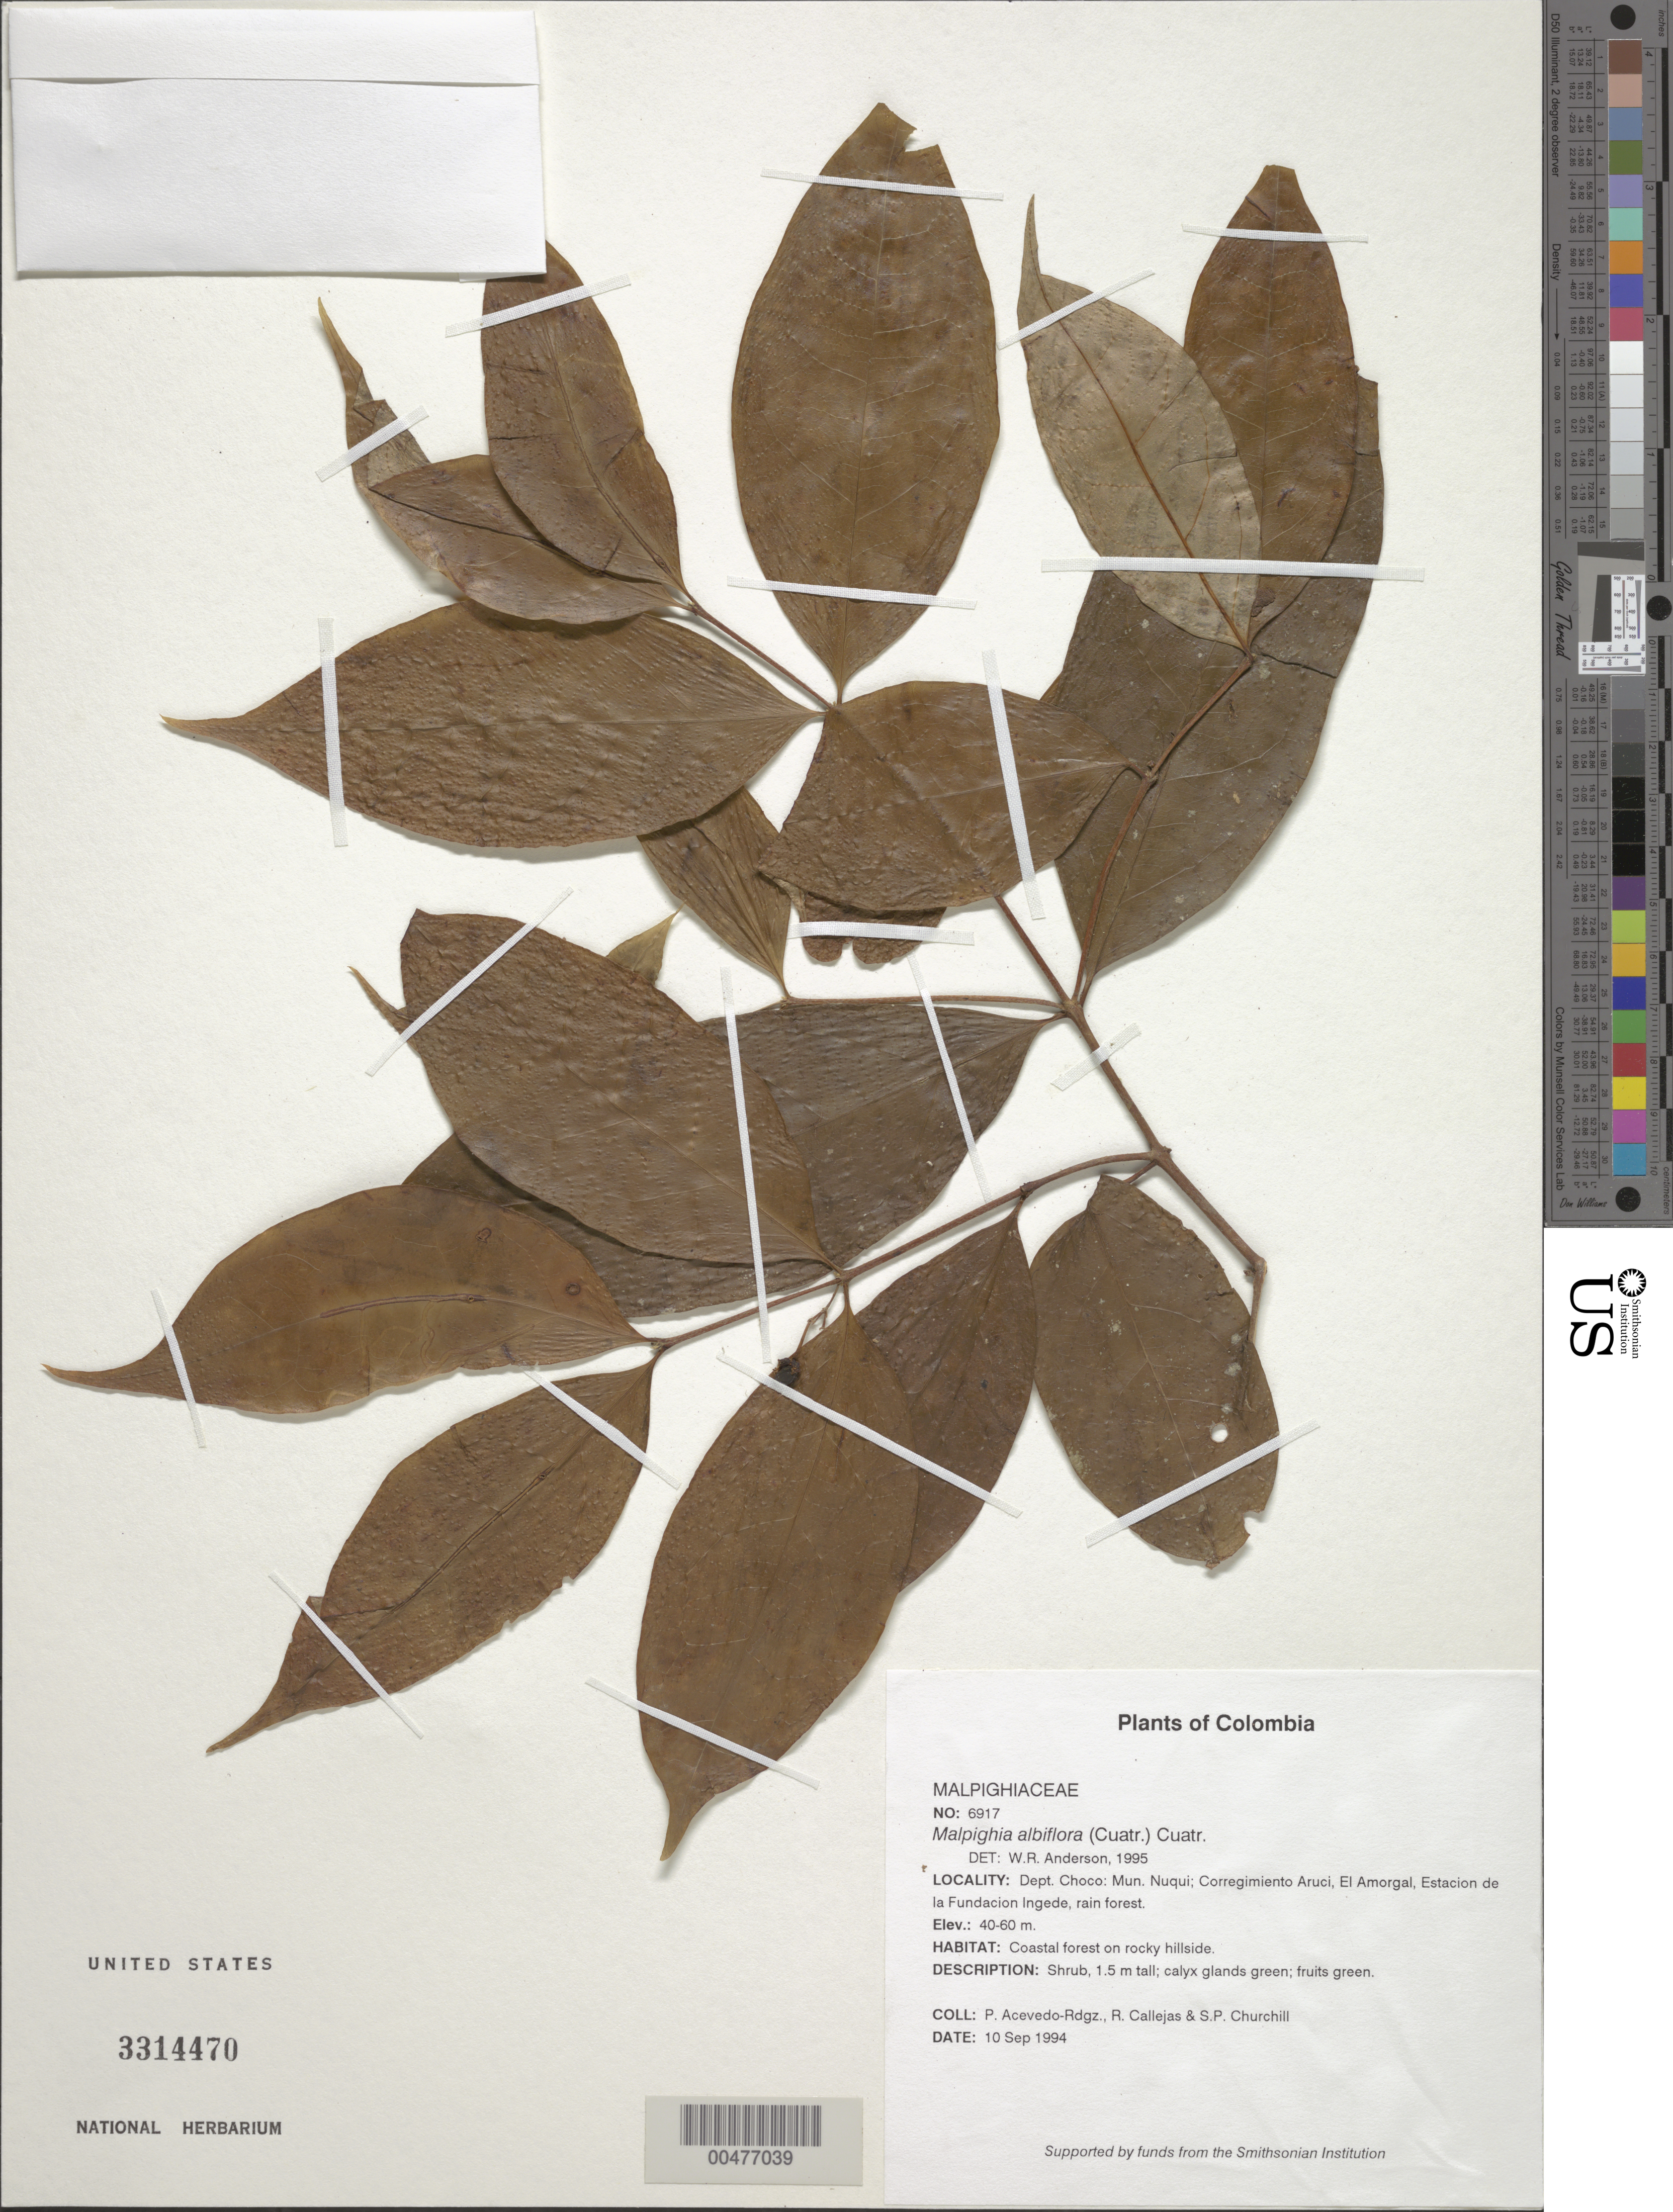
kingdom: Plantae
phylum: Tracheophyta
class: Magnoliopsida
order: Malpighiales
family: Malpighiaceae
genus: Malpighia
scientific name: Malpighia albiflora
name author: (Cuatrec.) Cuatrec.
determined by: Anderson, W. R., (MICH), University of Michigan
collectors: P. Acevedo-Rodr., R. Callejas & S. Churchill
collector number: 6917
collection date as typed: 10 Sep 1994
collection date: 1994-09-10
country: Colombia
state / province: Chocó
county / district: Nuqui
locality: Depart. Choco; Mun. Nuqui; Corregimiento Aruci, El Amorgal; Estacion de la Fundacion Ingede, rain forest.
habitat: Coastal forest on rocky hillside.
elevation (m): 40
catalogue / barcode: US 3314470